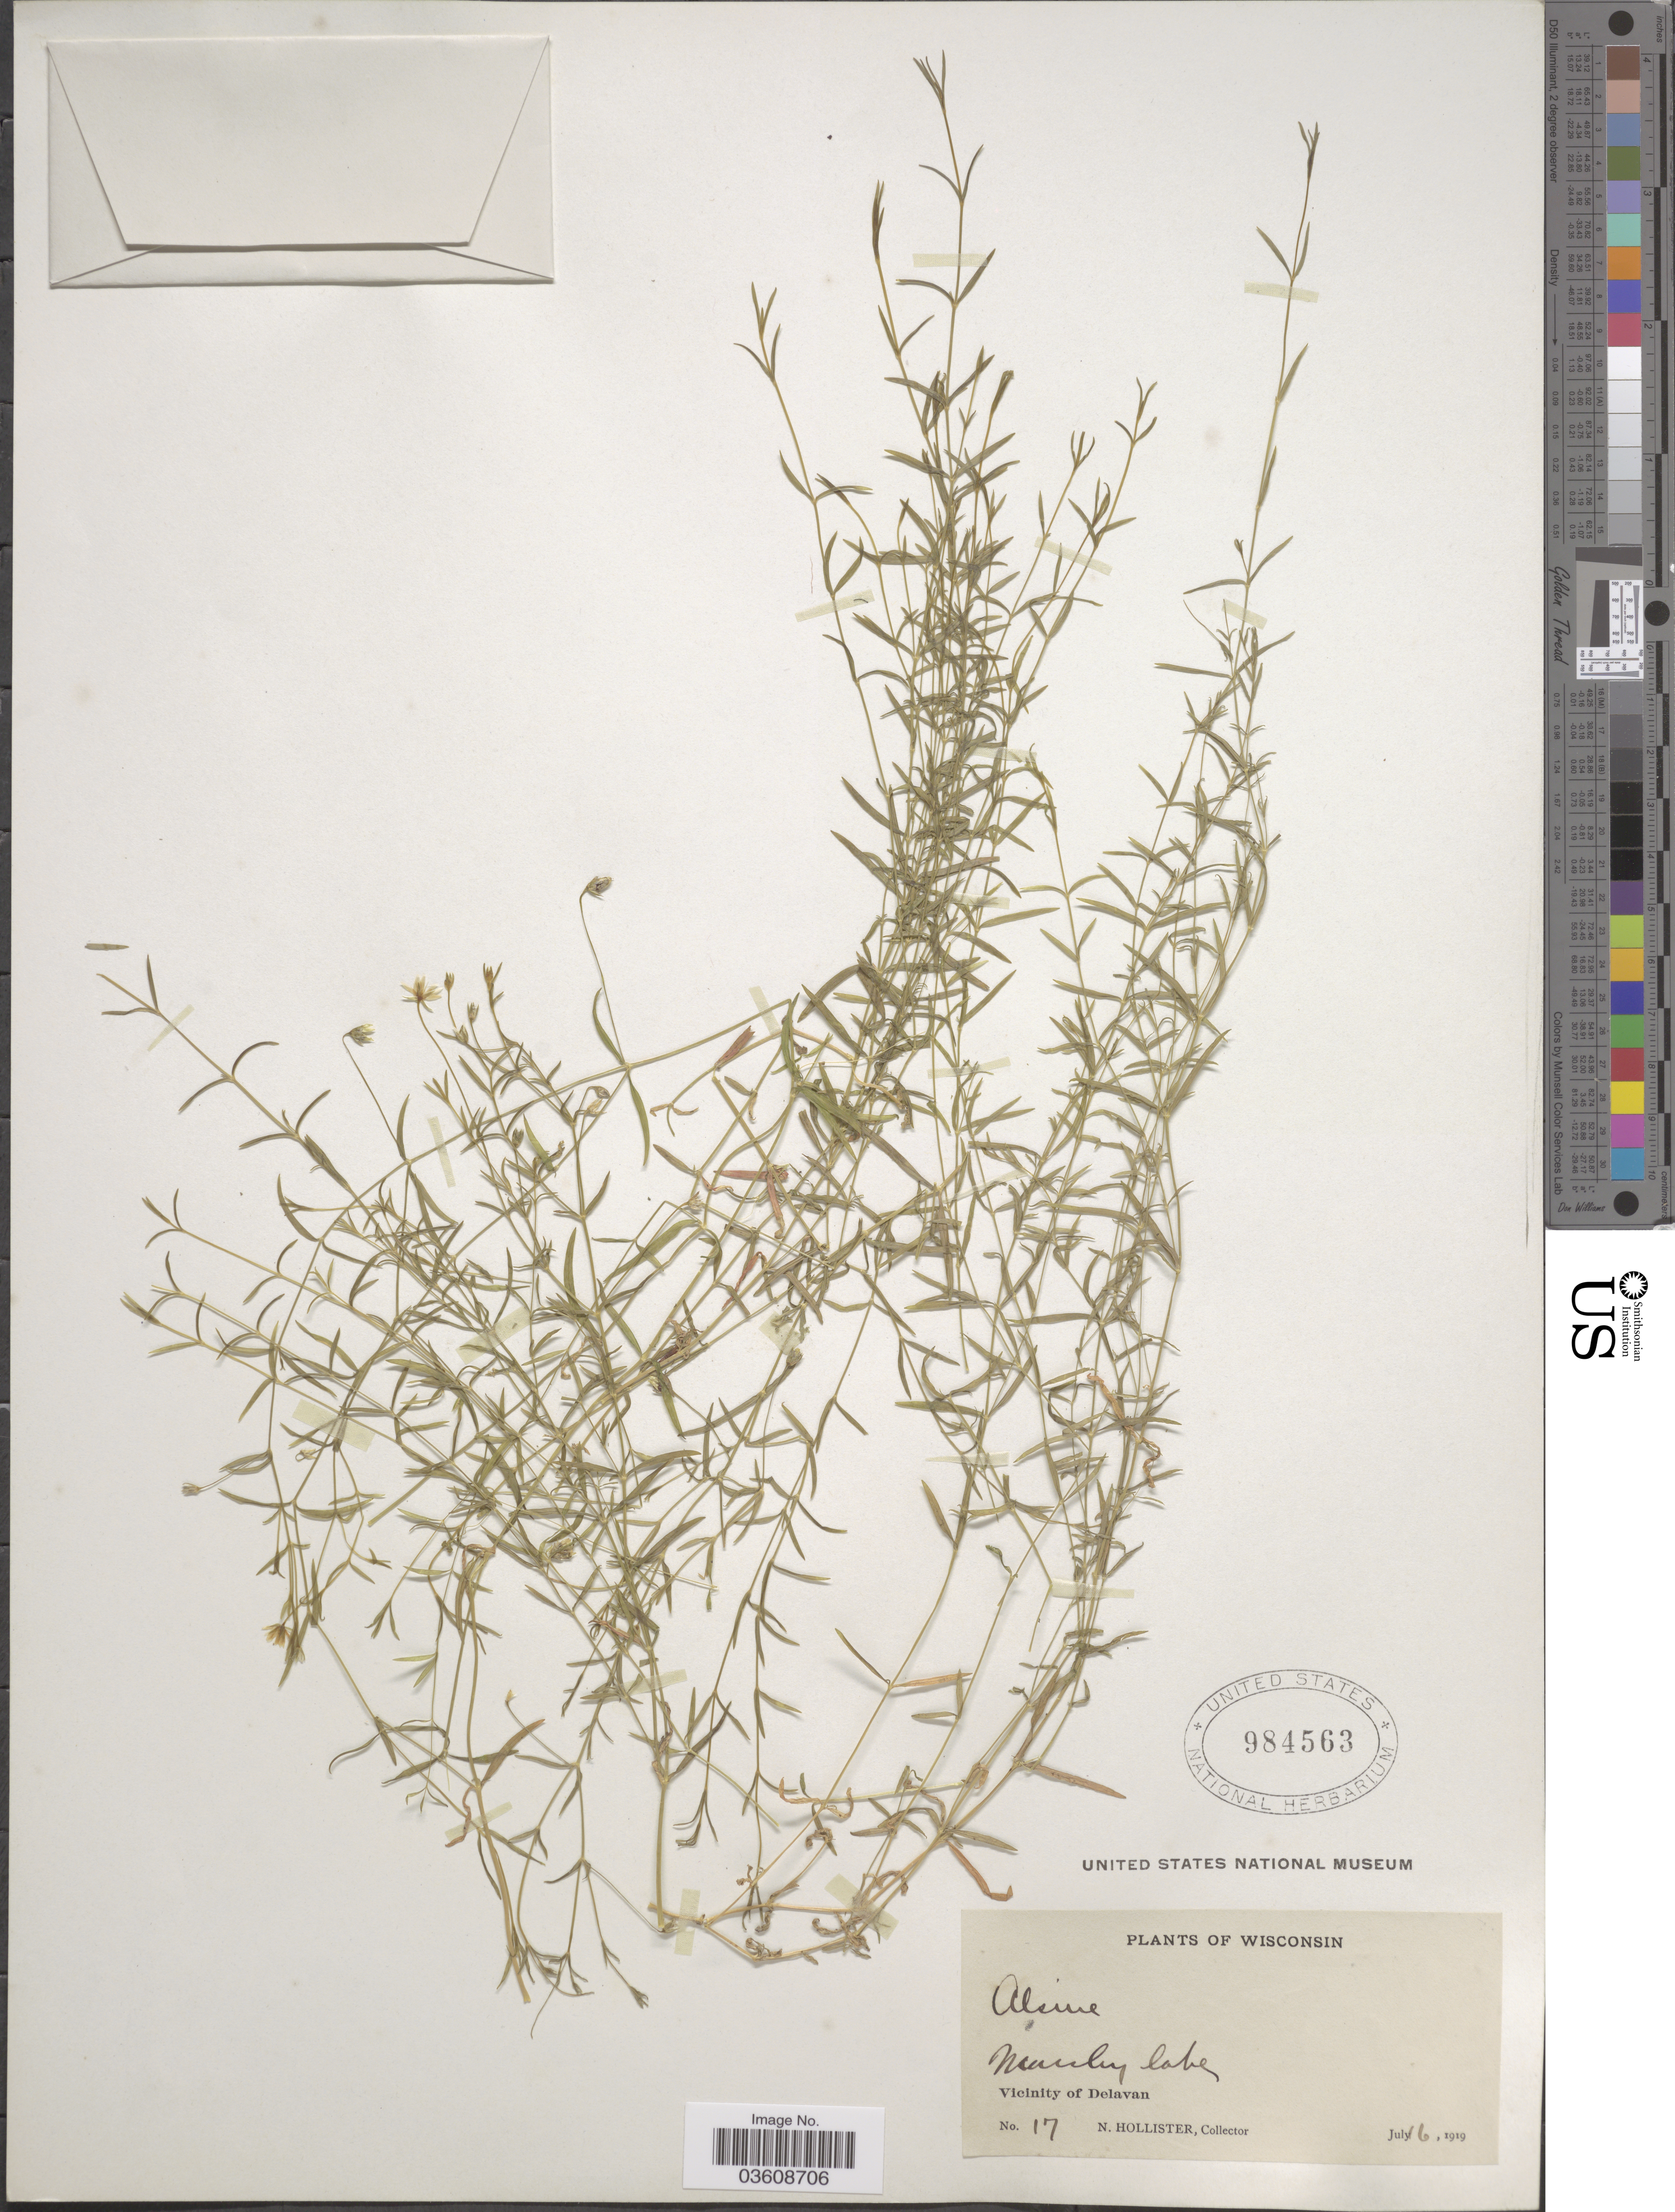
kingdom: Plantae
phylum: Tracheophyta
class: Magnoliopsida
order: Caryophyllales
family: Caryophyllaceae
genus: Stellaria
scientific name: Stellaria longipes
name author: Goldie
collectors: N. Hollister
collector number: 17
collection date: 1919-07-16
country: United States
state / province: Wisconsin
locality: Marshy lake. Vicinity of Delavan.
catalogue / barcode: US 984563